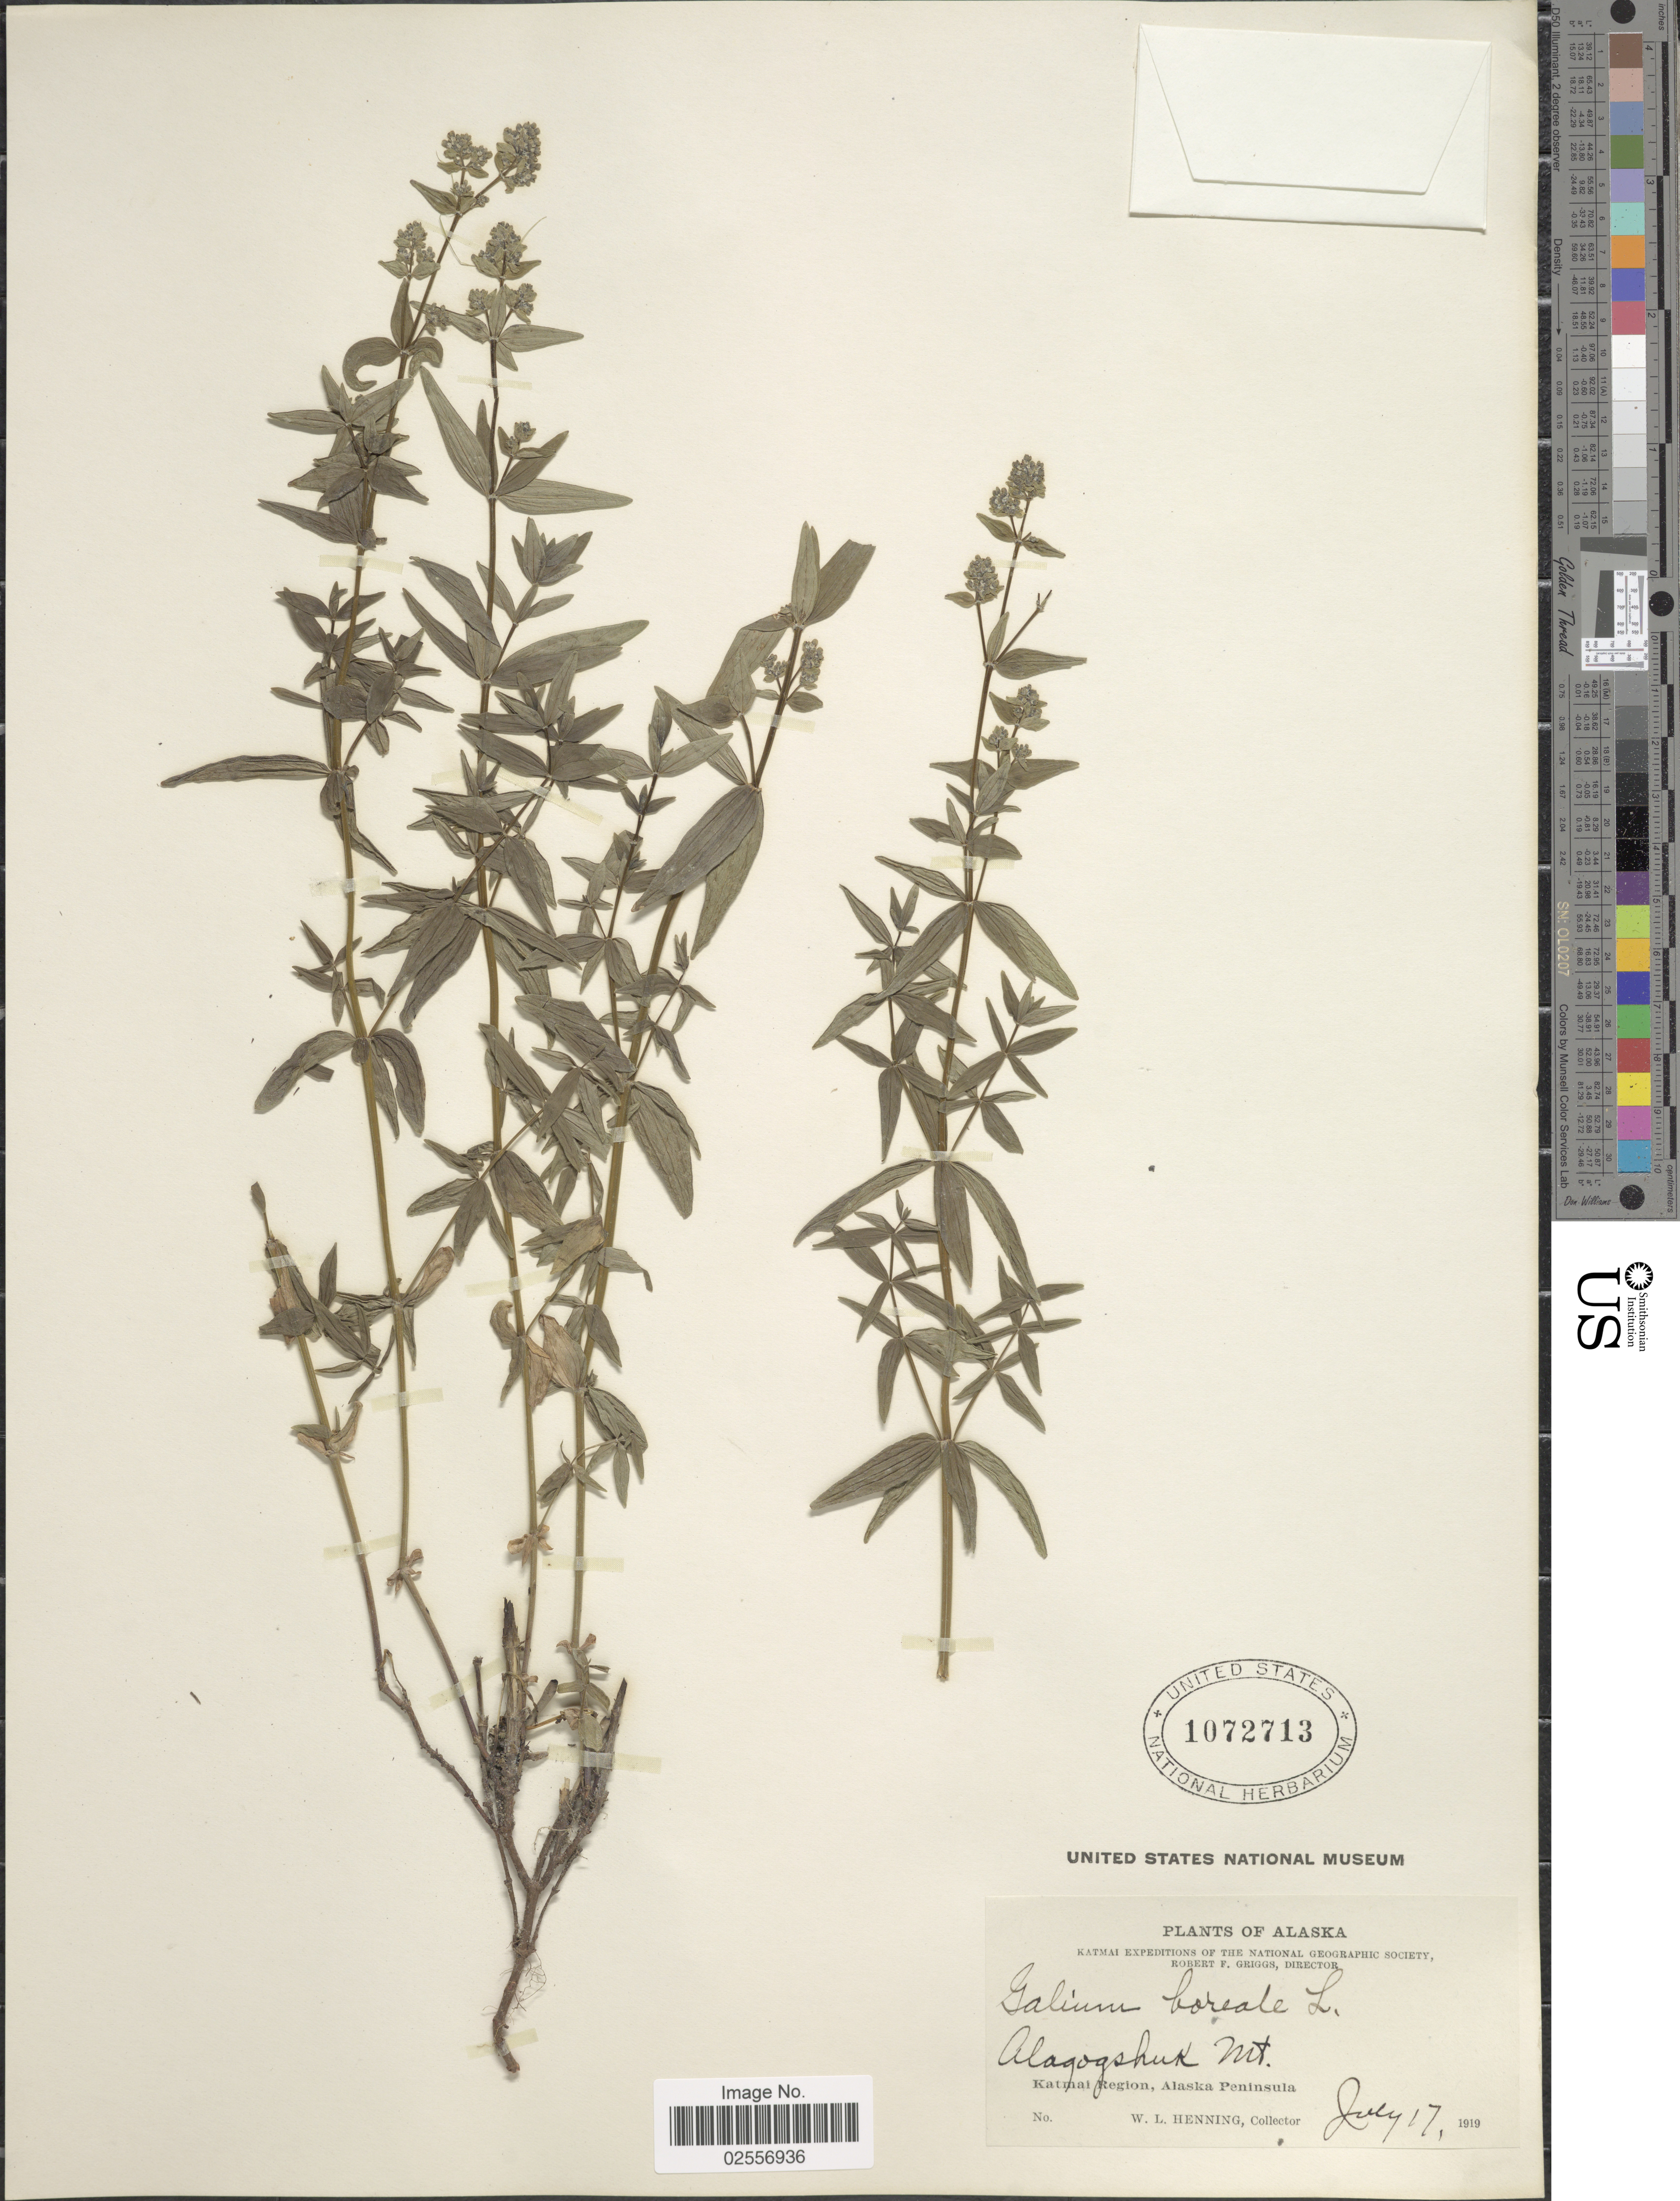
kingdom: Plantae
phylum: Tracheophyta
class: Magnoliopsida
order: Gentianales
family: Rubiaceae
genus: Galium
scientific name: Galium boreale L.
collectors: W. Henning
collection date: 1919-07-17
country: United States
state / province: Alaska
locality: Katmai, Alagogshuk Mt., Katmai Region, Alaska Peninsula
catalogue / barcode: US 1072713